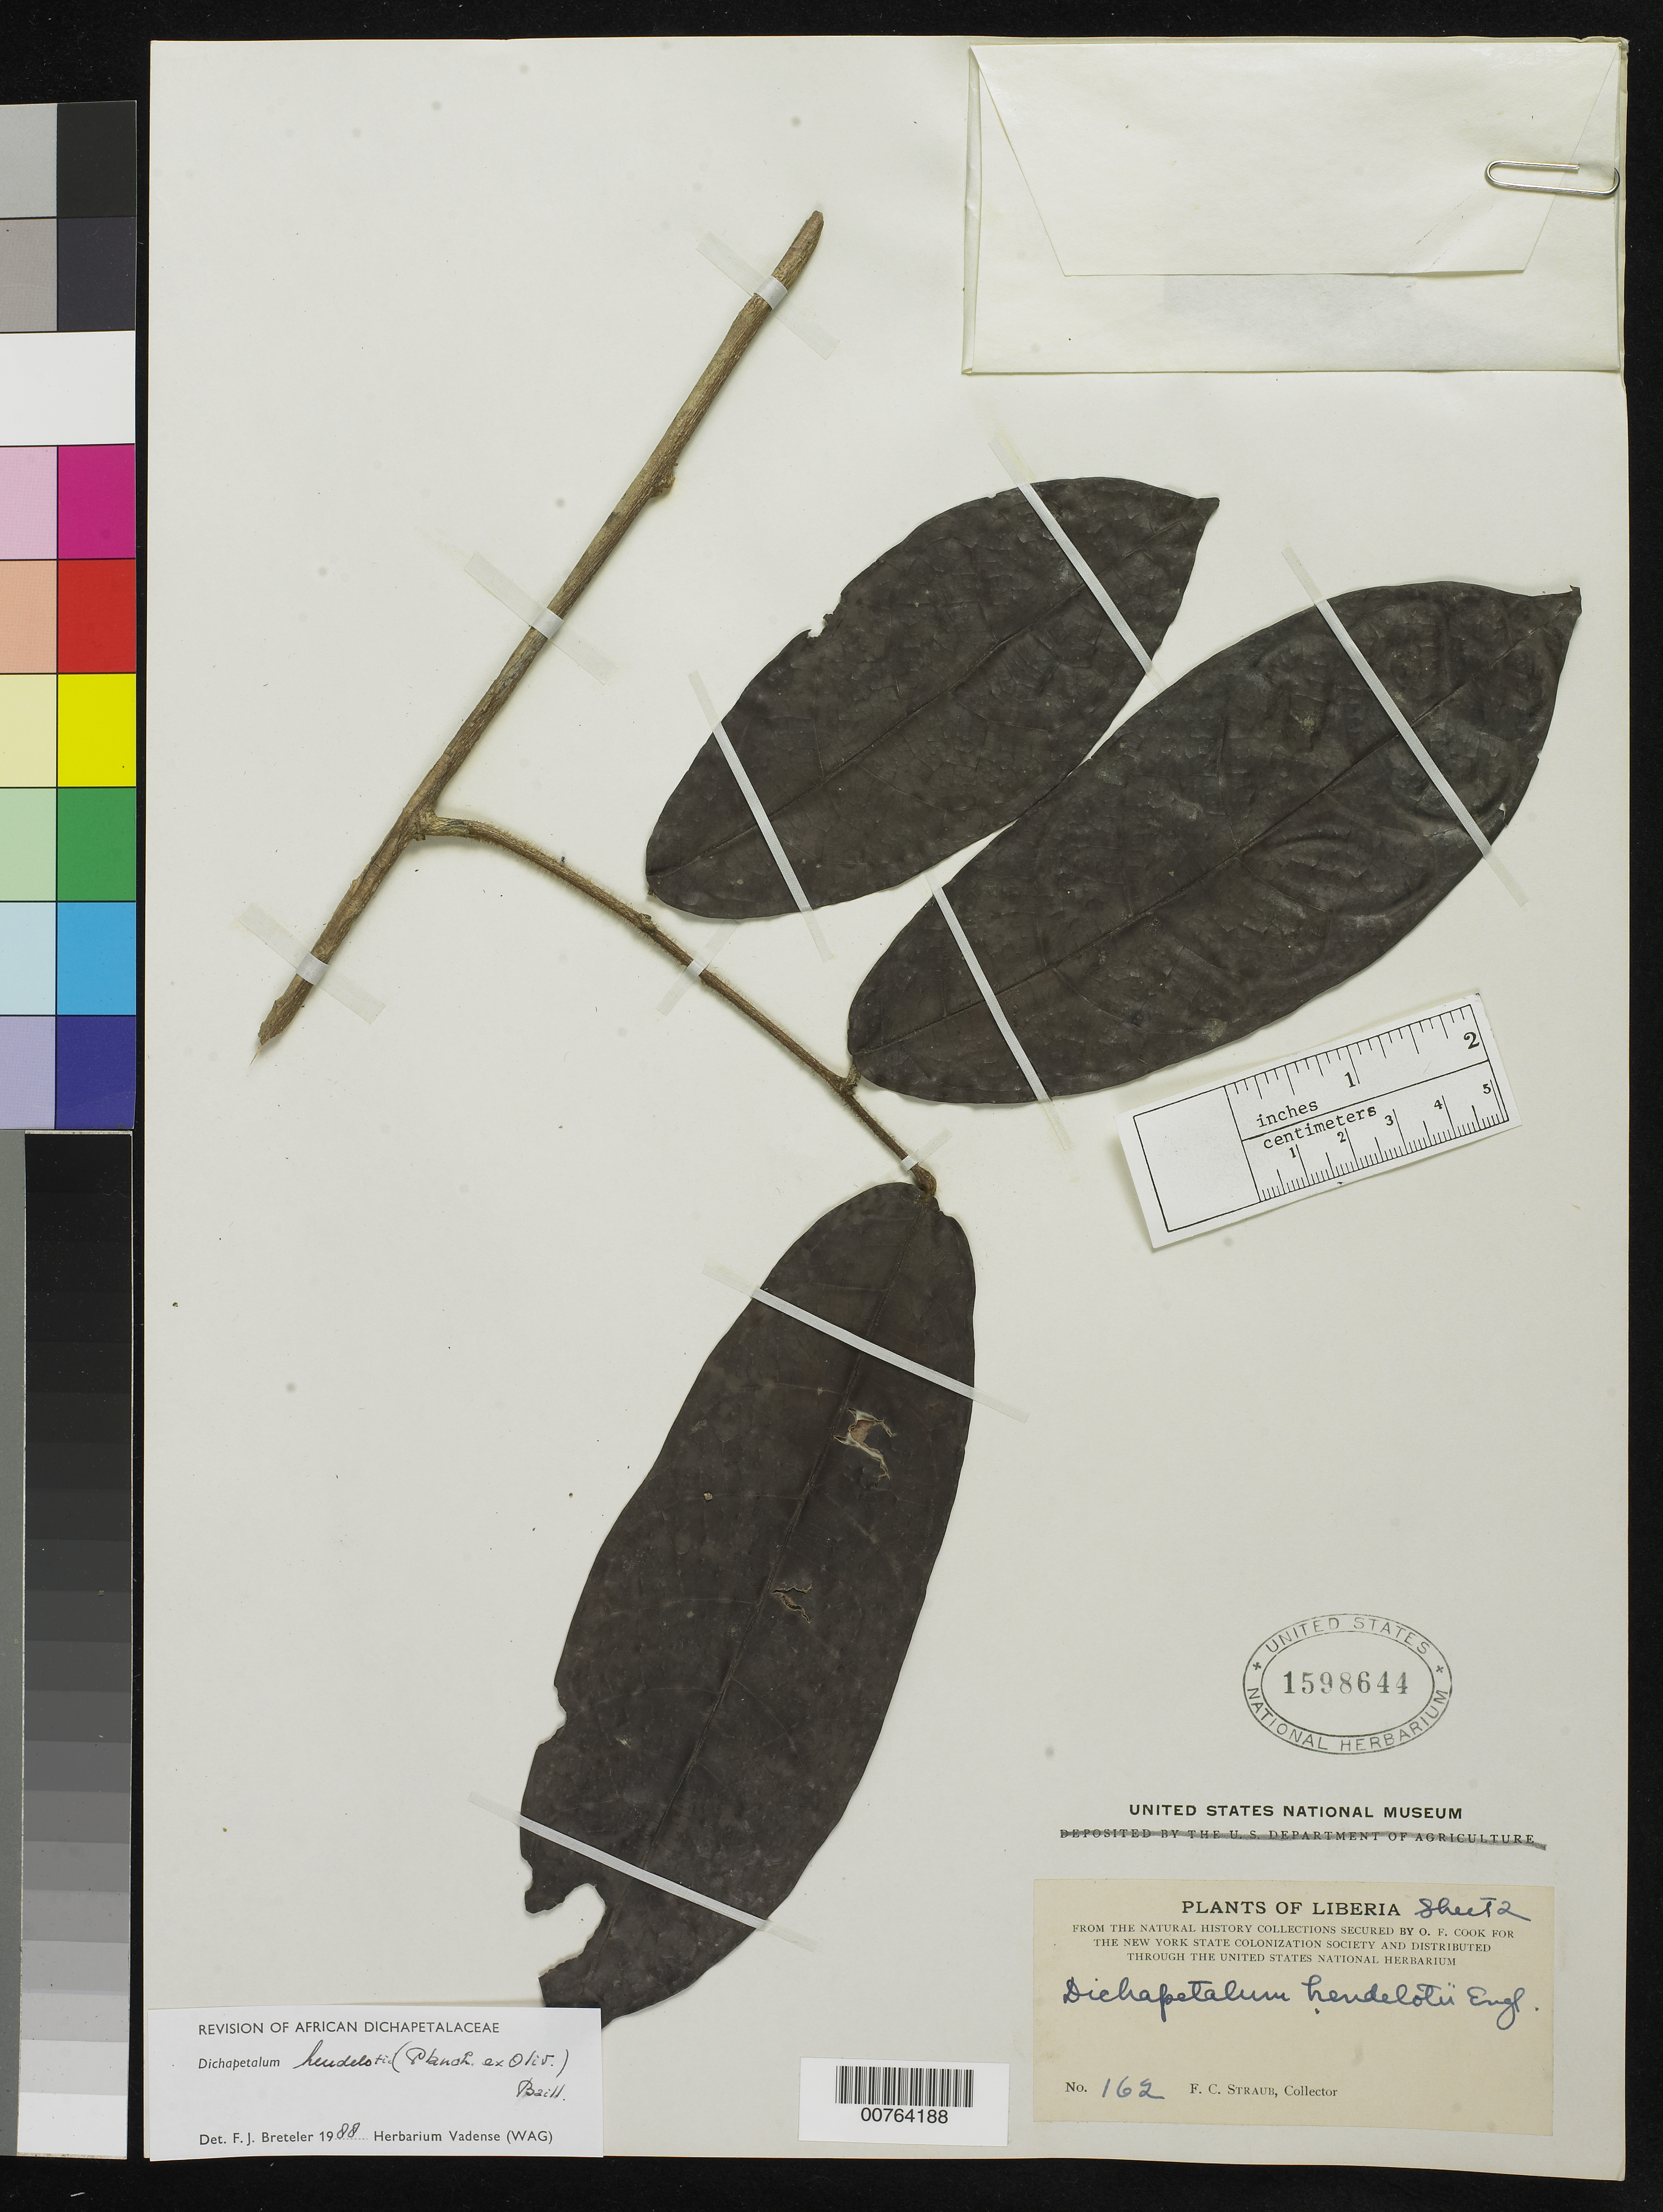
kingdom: Plantae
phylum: Tracheophyta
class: Magnoliopsida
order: Malpighiales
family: Dichapetalaceae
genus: Dichapetalum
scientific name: Dichapetalum heudelotii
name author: (Planch. ex Oliv.) Baill.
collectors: F. Straub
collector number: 162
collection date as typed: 18--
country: Liberia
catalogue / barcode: US 1598644